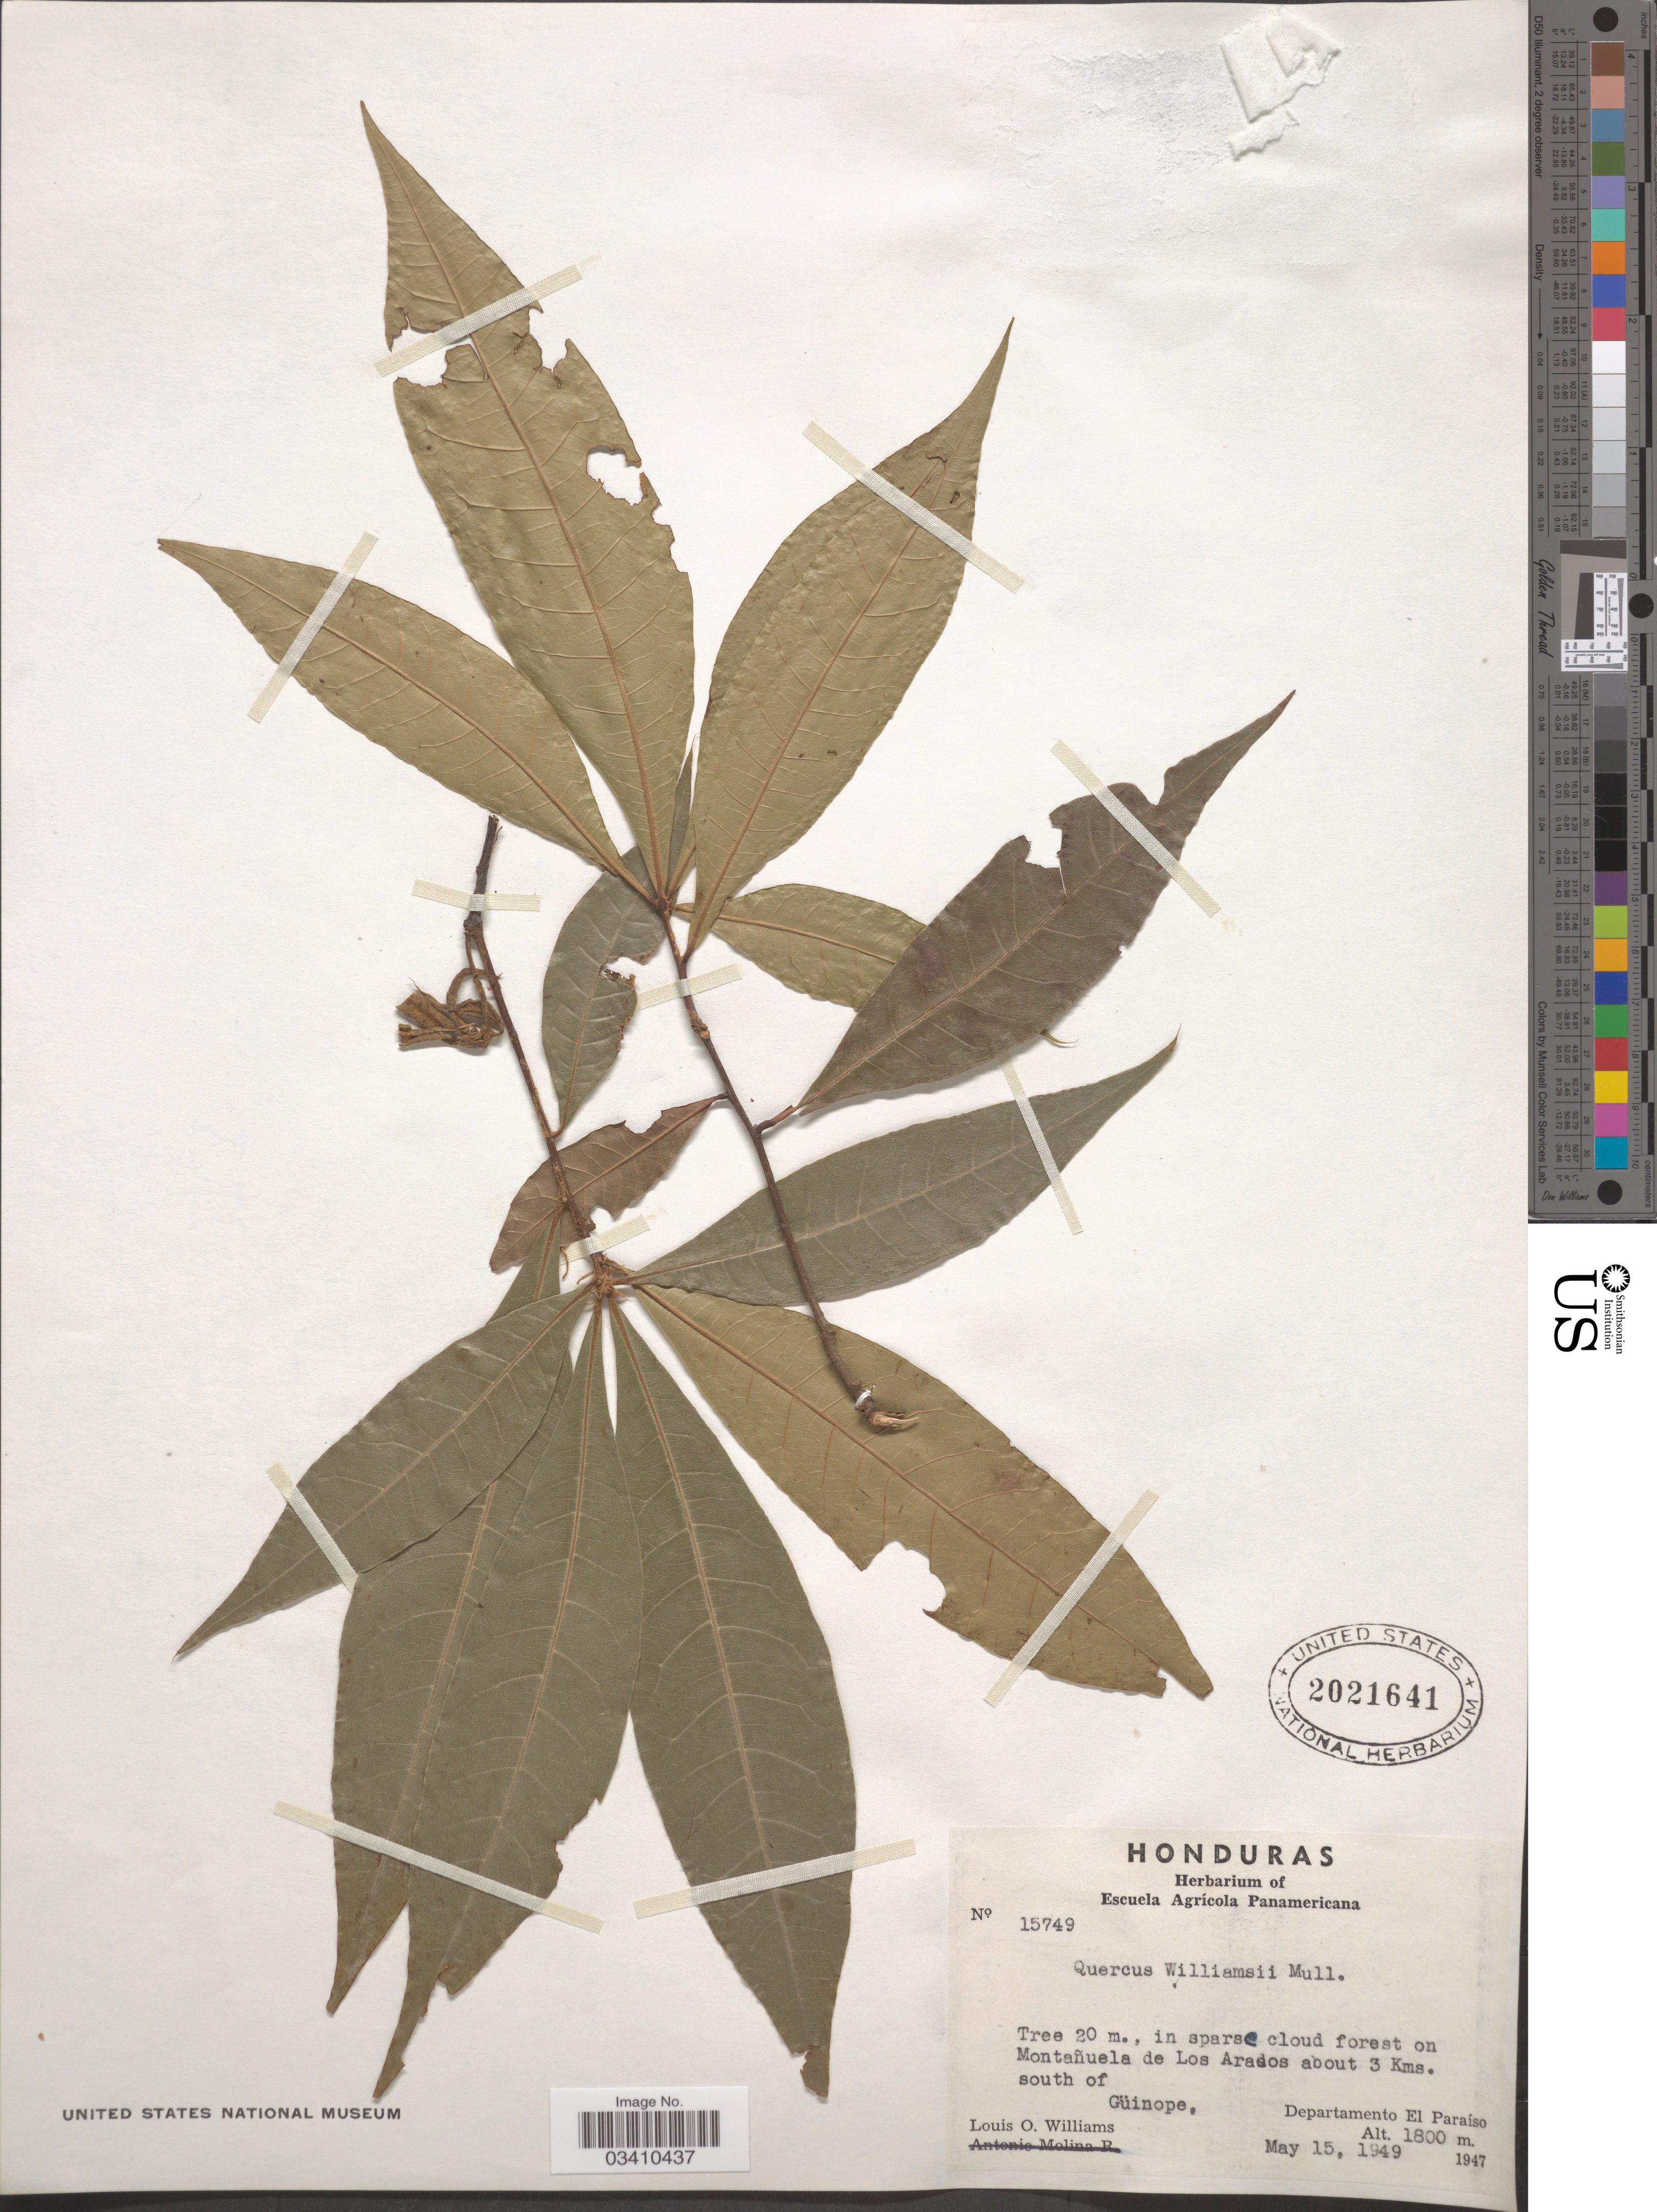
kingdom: Plantae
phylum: Tracheophyta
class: Magnoliopsida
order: Fagales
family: Fagaceae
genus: Quercus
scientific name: Quercus lowilliamsii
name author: C.H. Mull.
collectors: L. O. Williams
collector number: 15749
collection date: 1949-05-15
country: Honduras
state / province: El Paraíso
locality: In sparse cloud forst on Montañuela de Los Arados about 3 Kms. south of Güinope, Departamento El Paraíso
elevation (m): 1800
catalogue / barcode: US 2021641